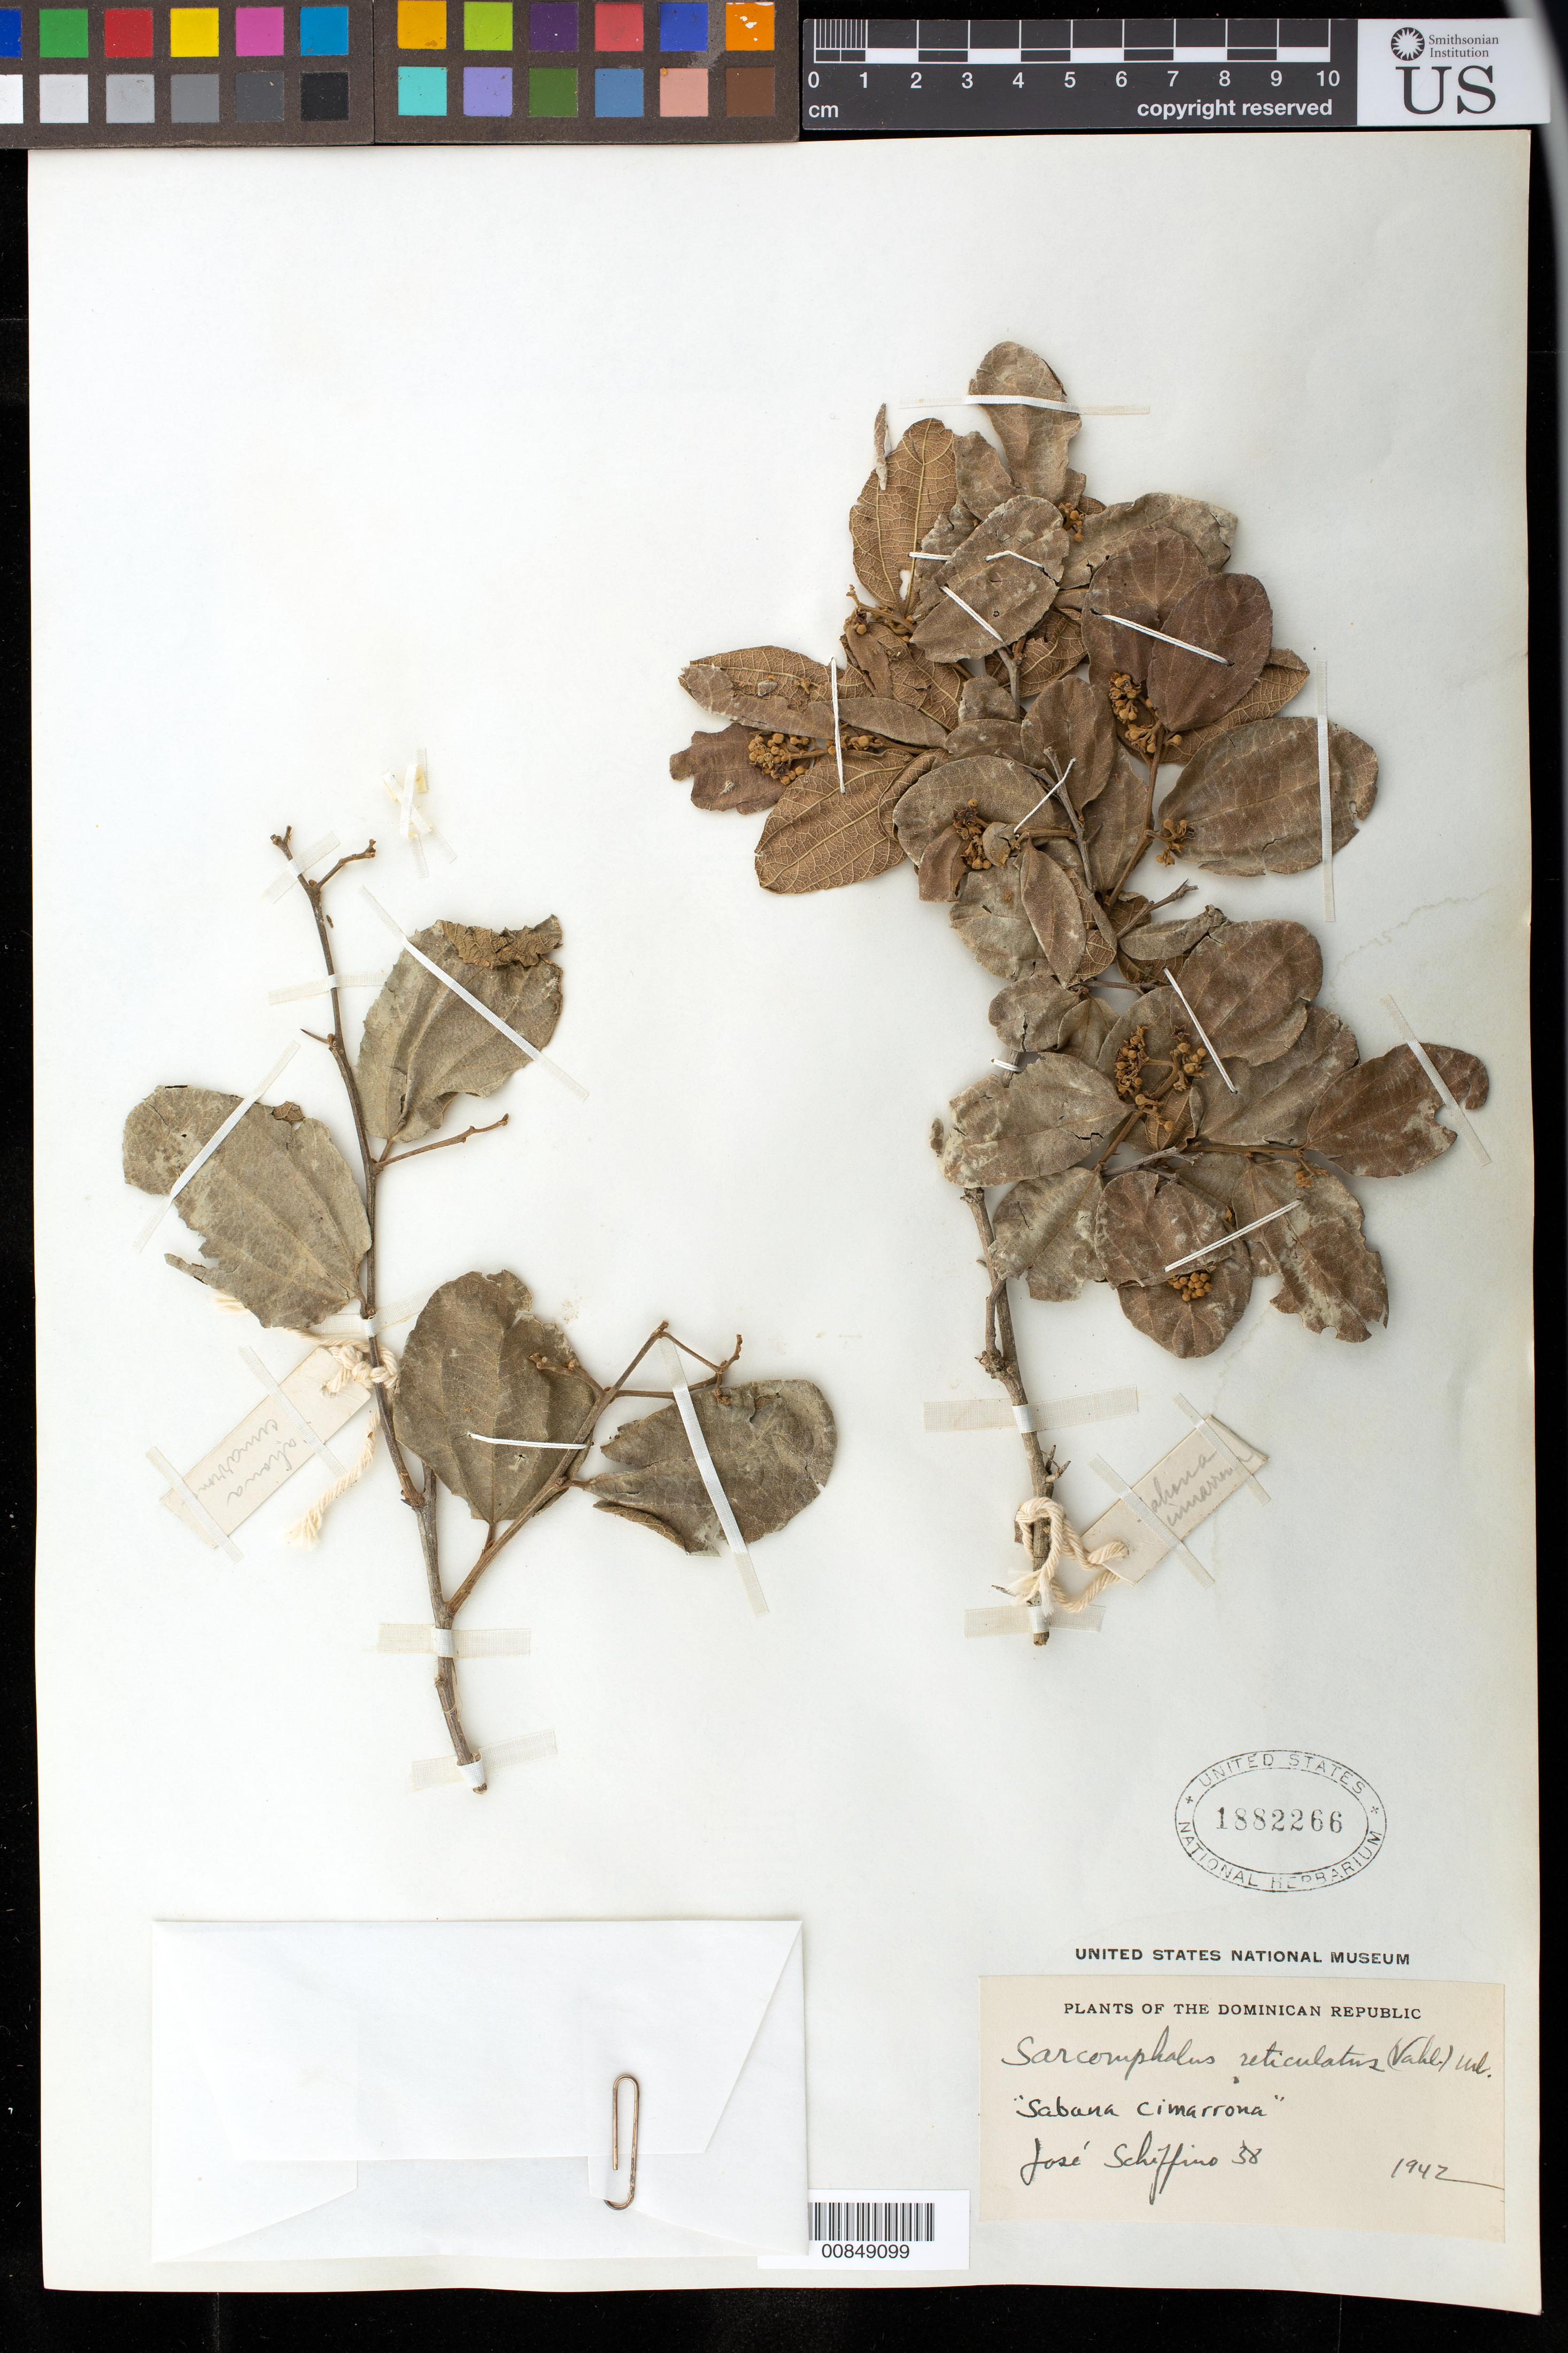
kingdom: Plantae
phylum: Tracheophyta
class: Magnoliopsida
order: Rosales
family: Rhamnaceae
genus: Sarcomphalus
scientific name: Sarcomphalus reticulatus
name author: (Vahl) Urb.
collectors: J. Schiffino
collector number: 38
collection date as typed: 1942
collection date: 1942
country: Dominican Republic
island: Hispaniola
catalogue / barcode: US 1882266